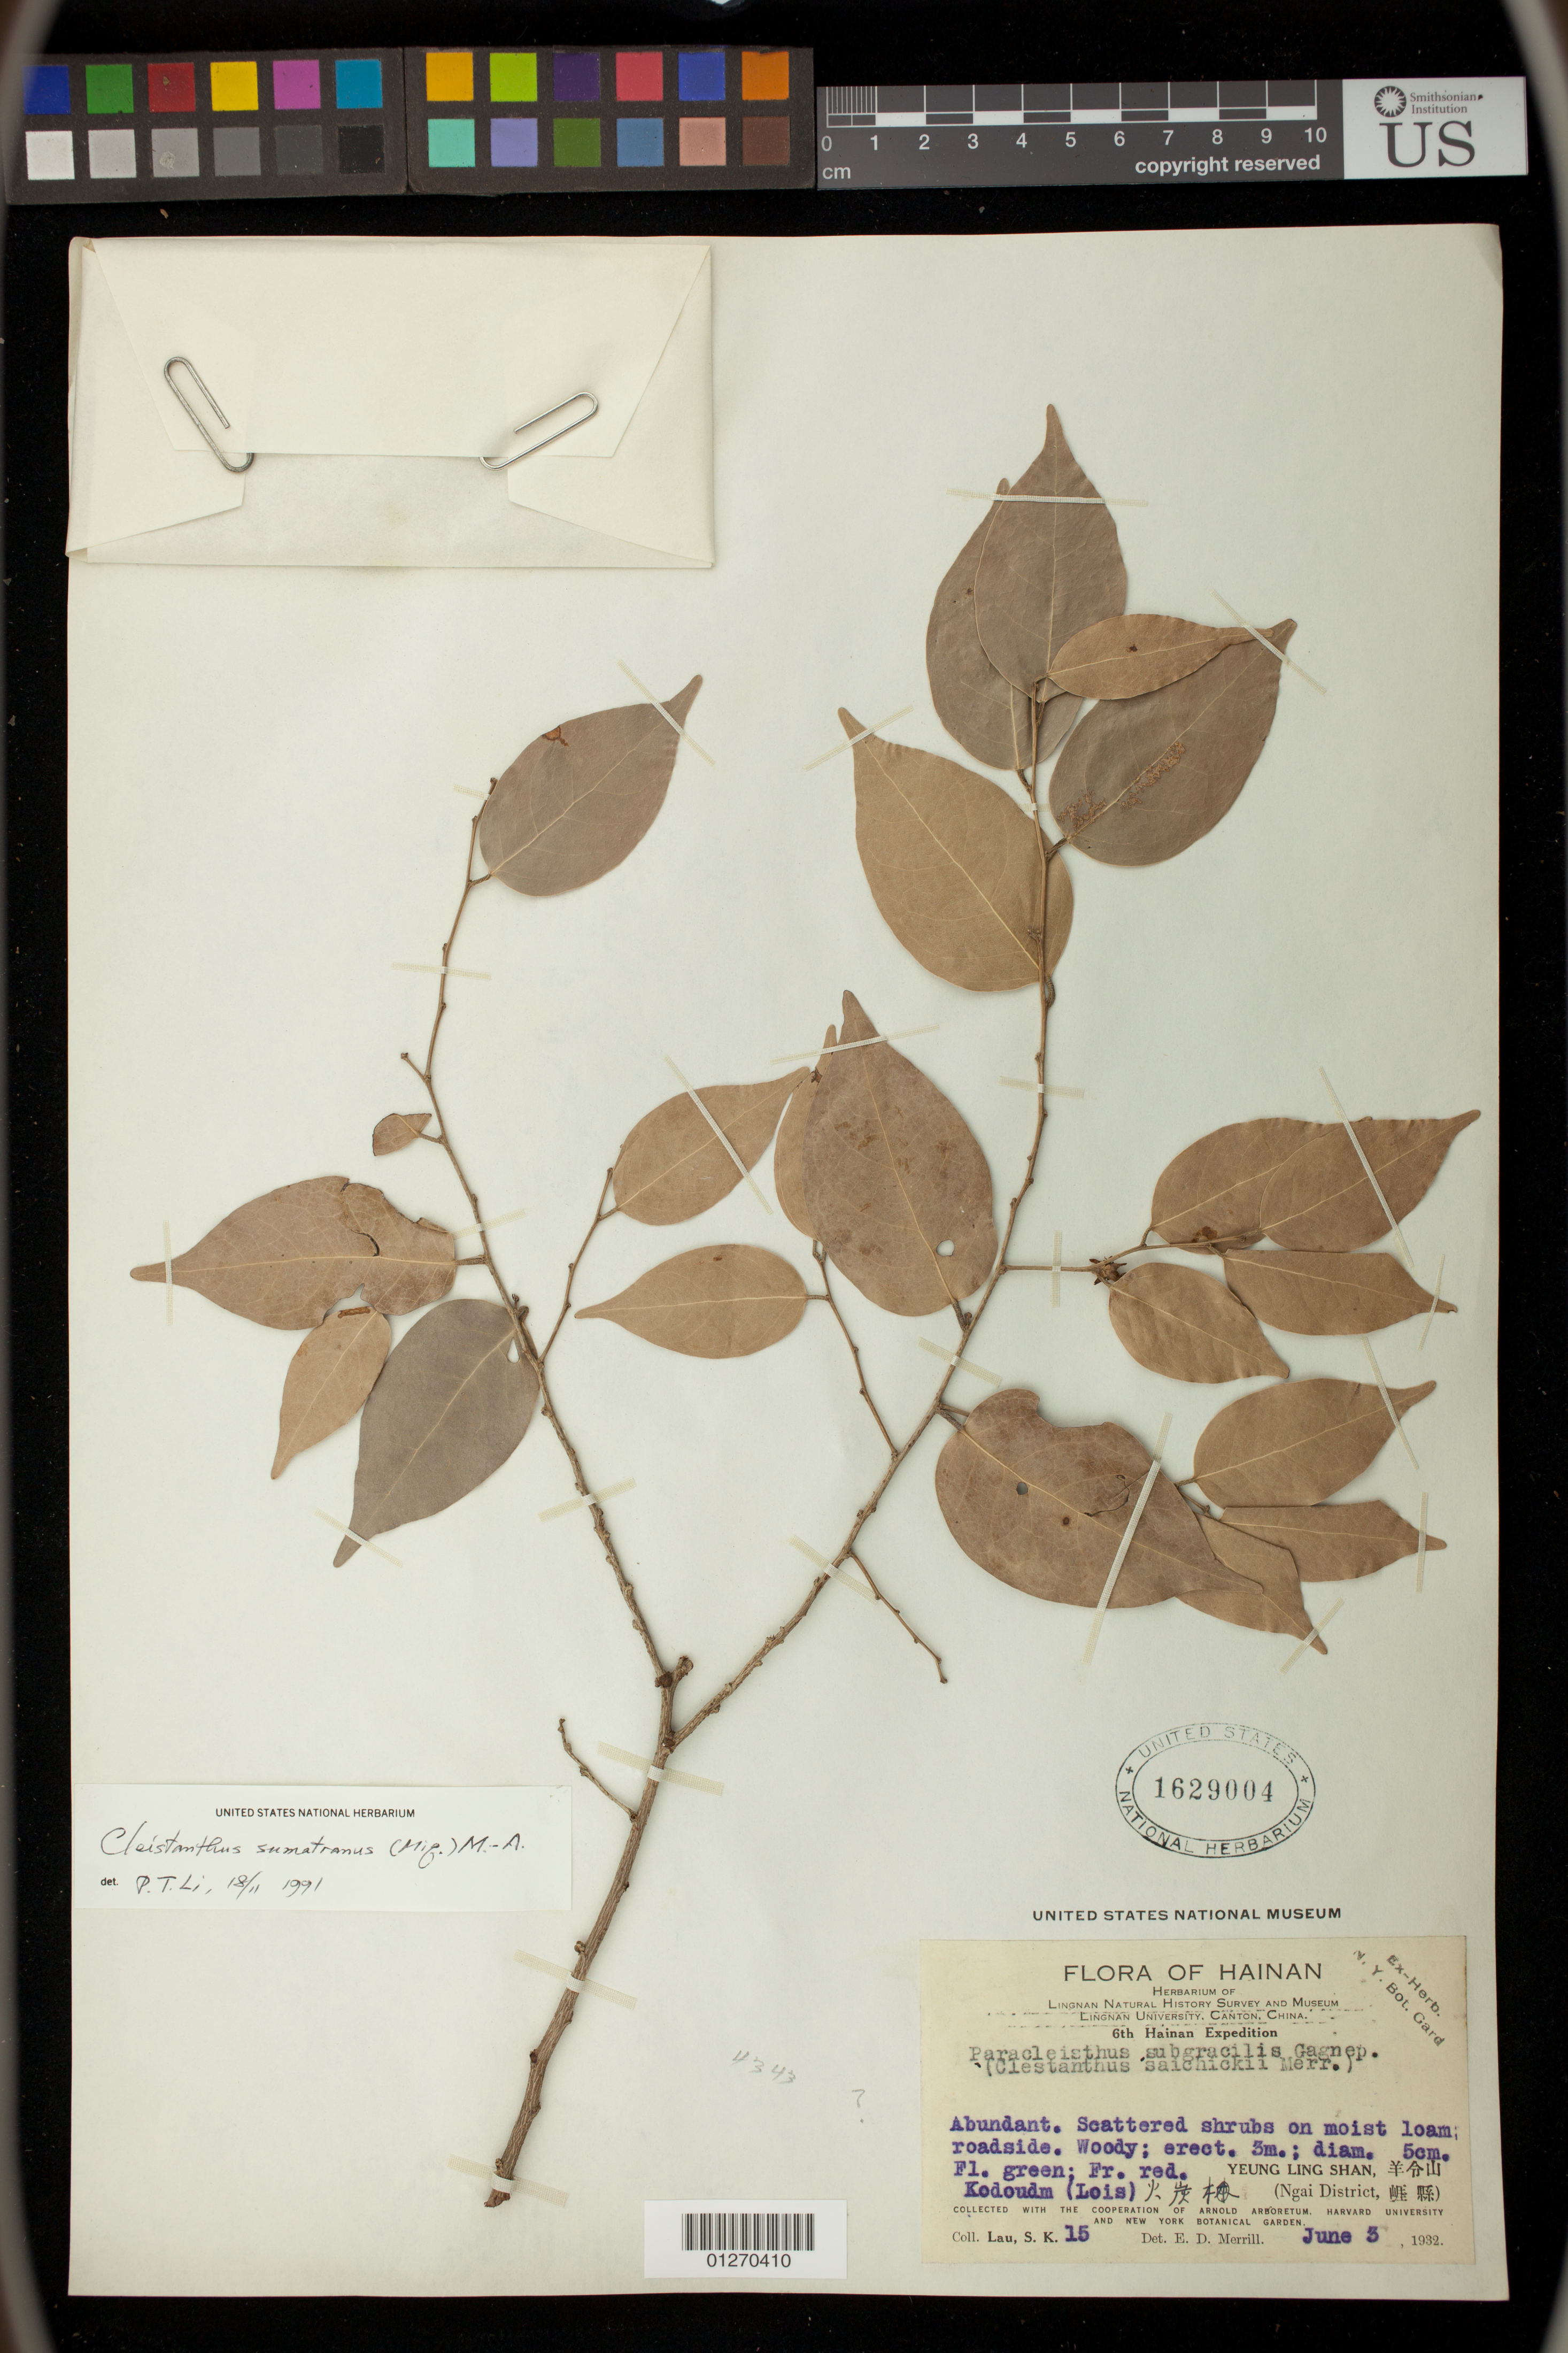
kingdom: Plantae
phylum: Tracheophyta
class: Magnoliopsida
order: Malpighiales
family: Phyllanthaceae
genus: Cleistanthus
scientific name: Cleistanthus sumatranus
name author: (Miq.) Müll. Arg.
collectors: S. K. Lau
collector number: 15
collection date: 1932-06-03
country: China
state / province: Hainan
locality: Yeung Ling Shan. Ngai District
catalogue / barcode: US 1629004